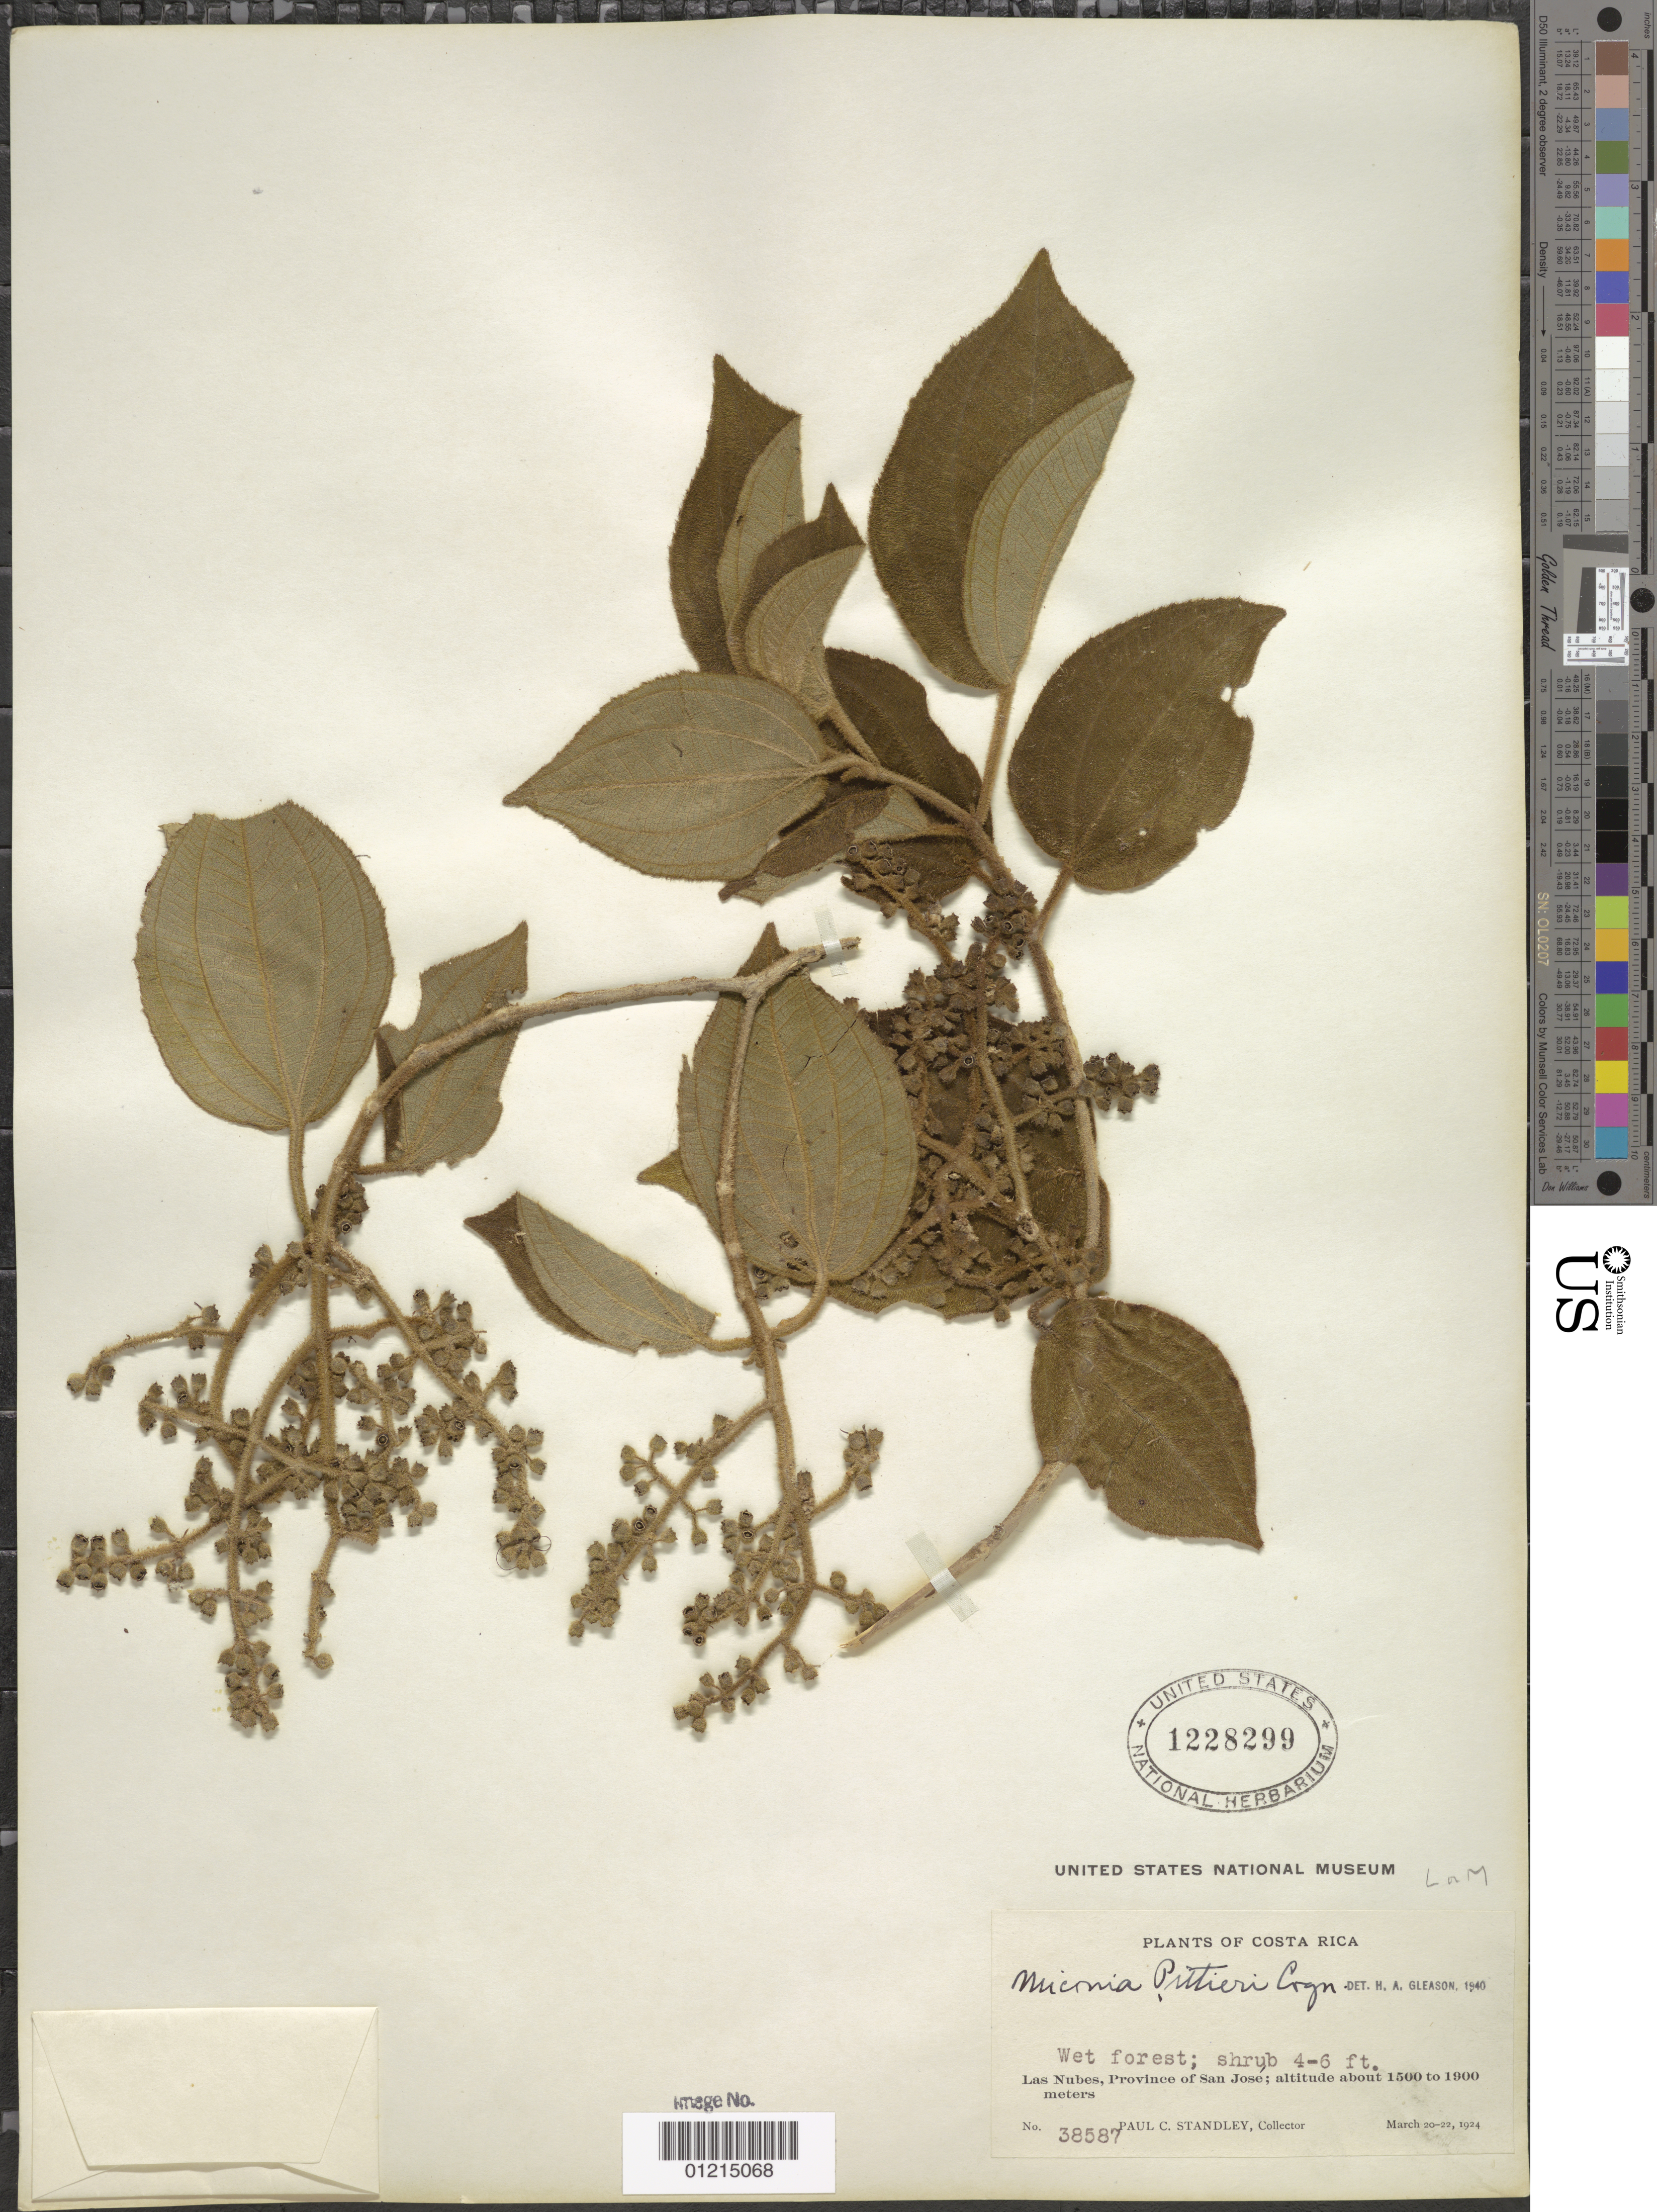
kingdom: Plantae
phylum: Tracheophyta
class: Magnoliopsida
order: Myrtales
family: Melastomataceae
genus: Miconia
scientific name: Miconia pittieri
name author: Cogn. in A. DC.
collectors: P. C. Standley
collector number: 38587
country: Costa Rica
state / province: San José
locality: Las Nubes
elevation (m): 1500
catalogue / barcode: US 1228299